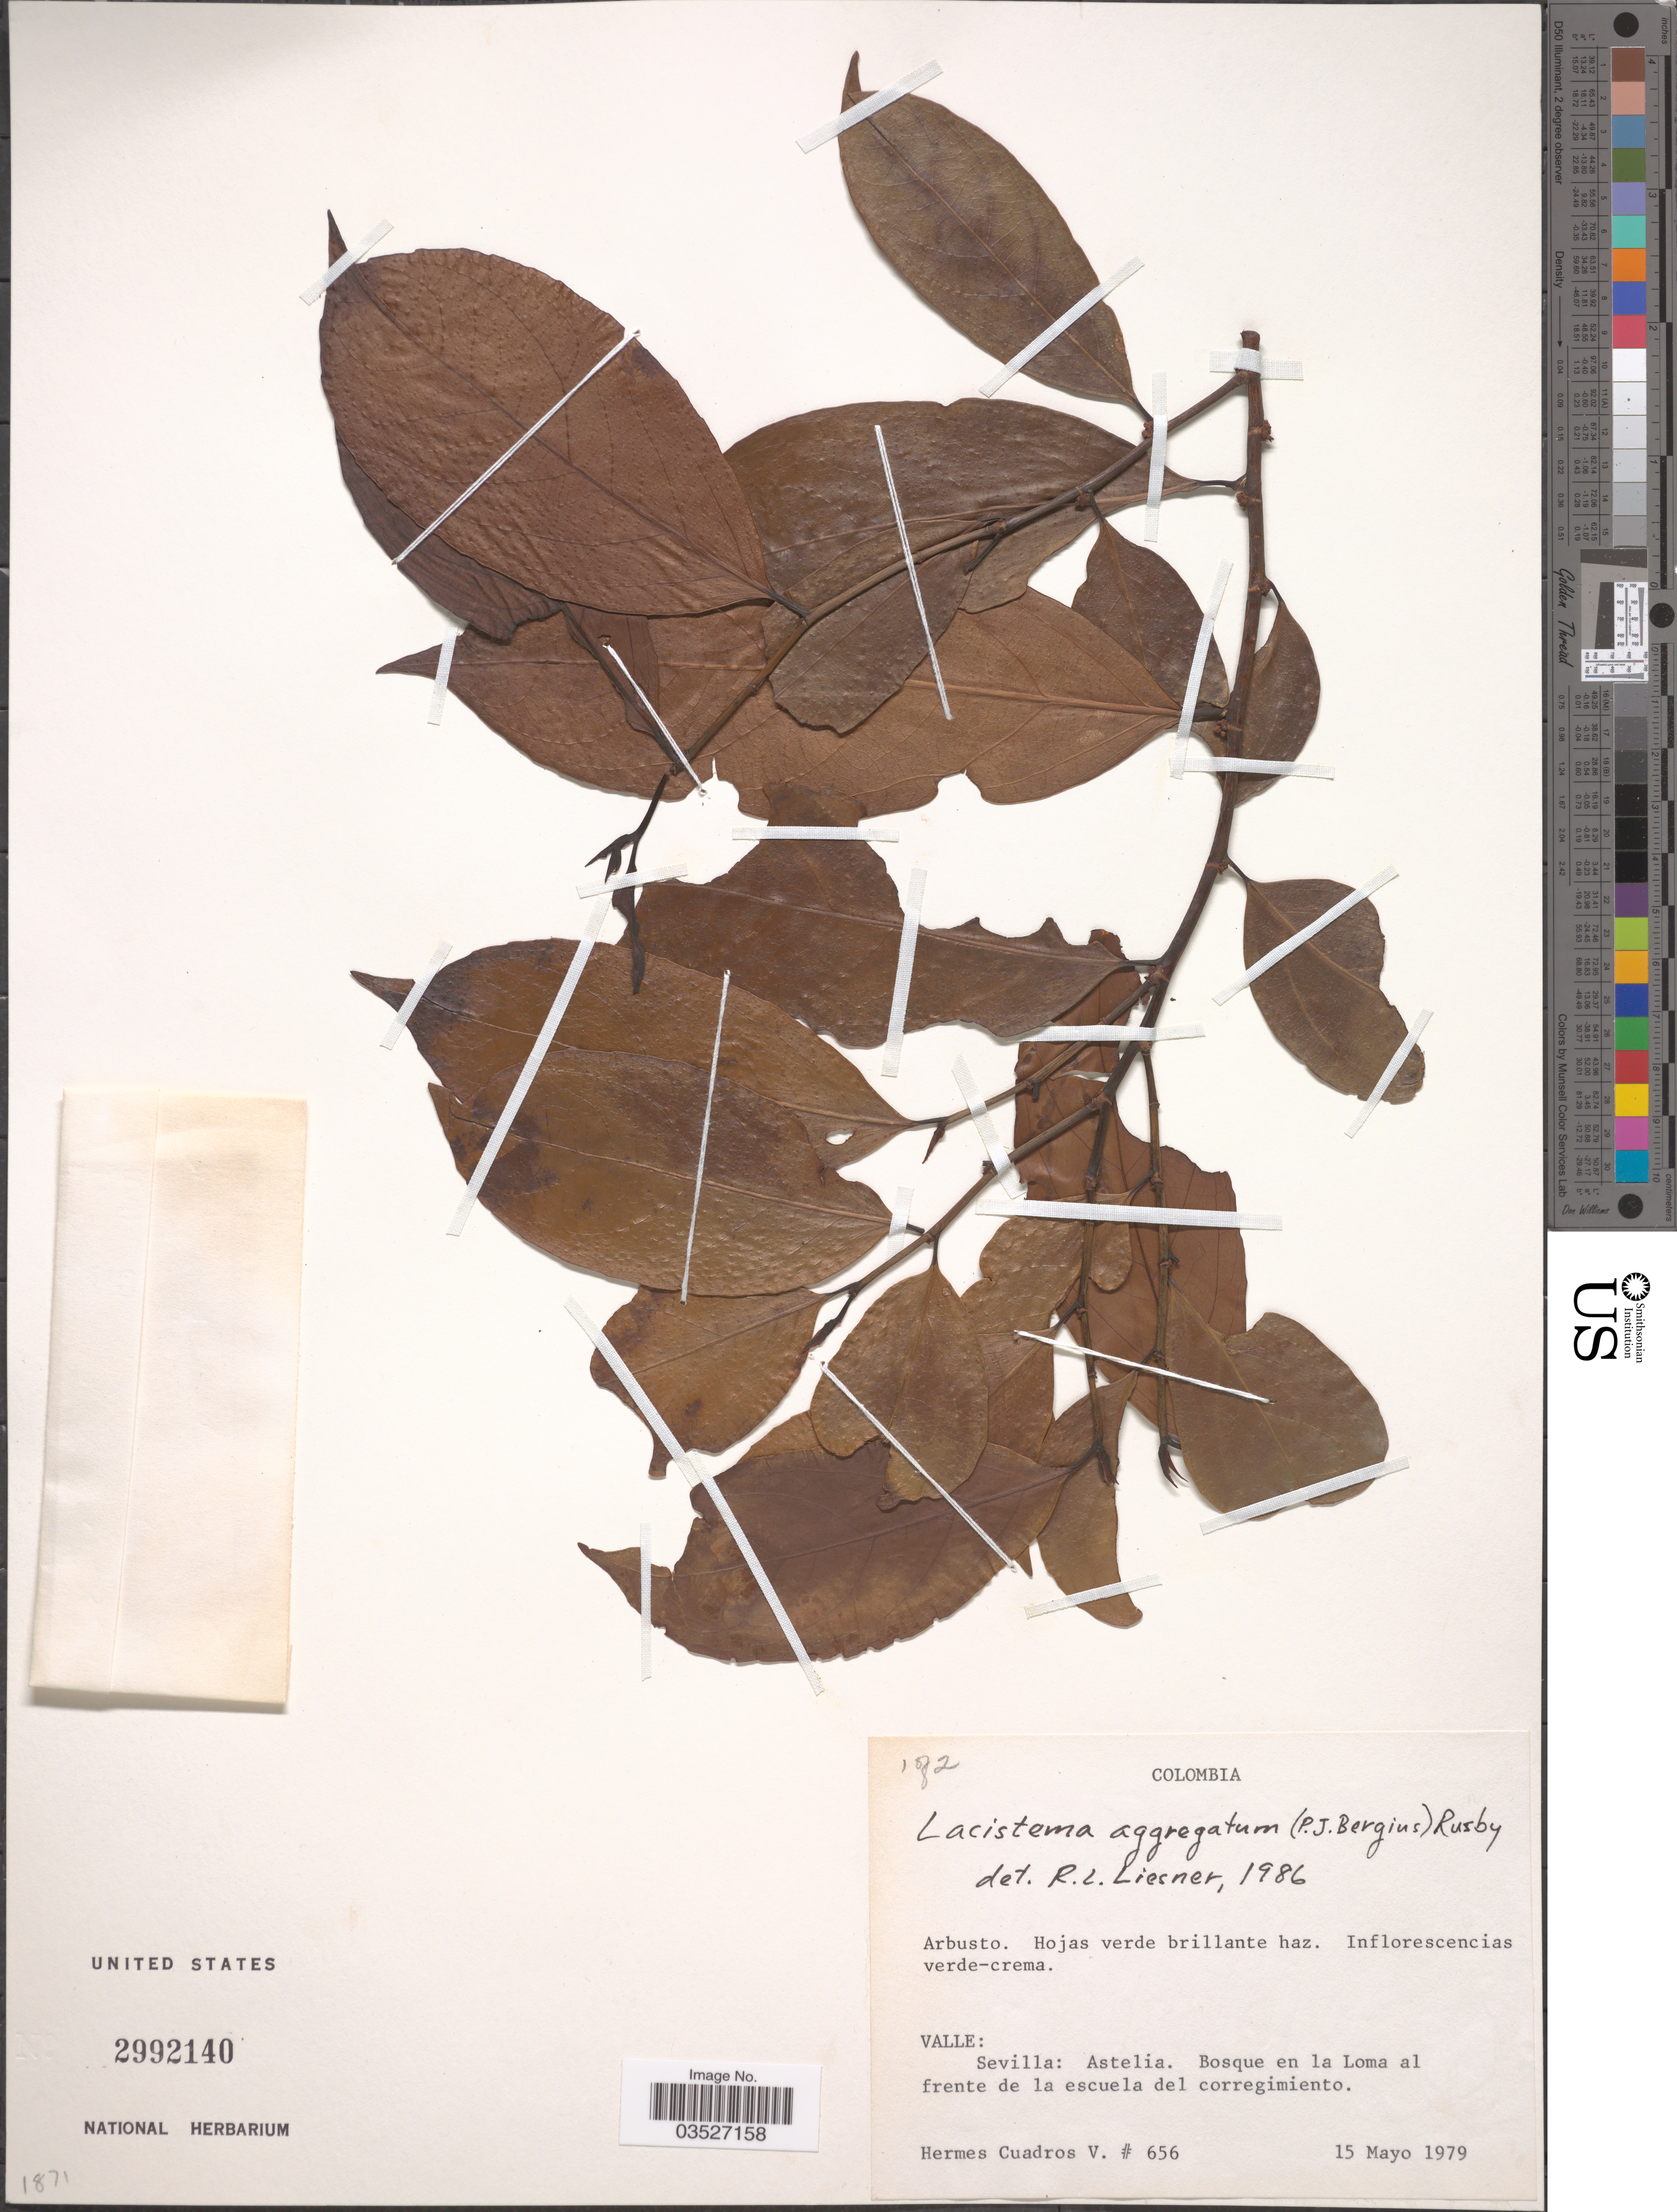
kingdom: Plantae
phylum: Tracheophyta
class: Magnoliopsida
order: Malpighiales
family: Lacistemataceae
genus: Lacistema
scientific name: Lacistema aggregatum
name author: (P.J. Bergius) Rusby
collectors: H. Cuadros V.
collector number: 656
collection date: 1979-05-15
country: Colombia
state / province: Valle del Cauca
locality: Valle: Sevilla: Astelia. Bosque en la Loma al frente de la escuela del corregimiento.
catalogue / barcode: US 2992140